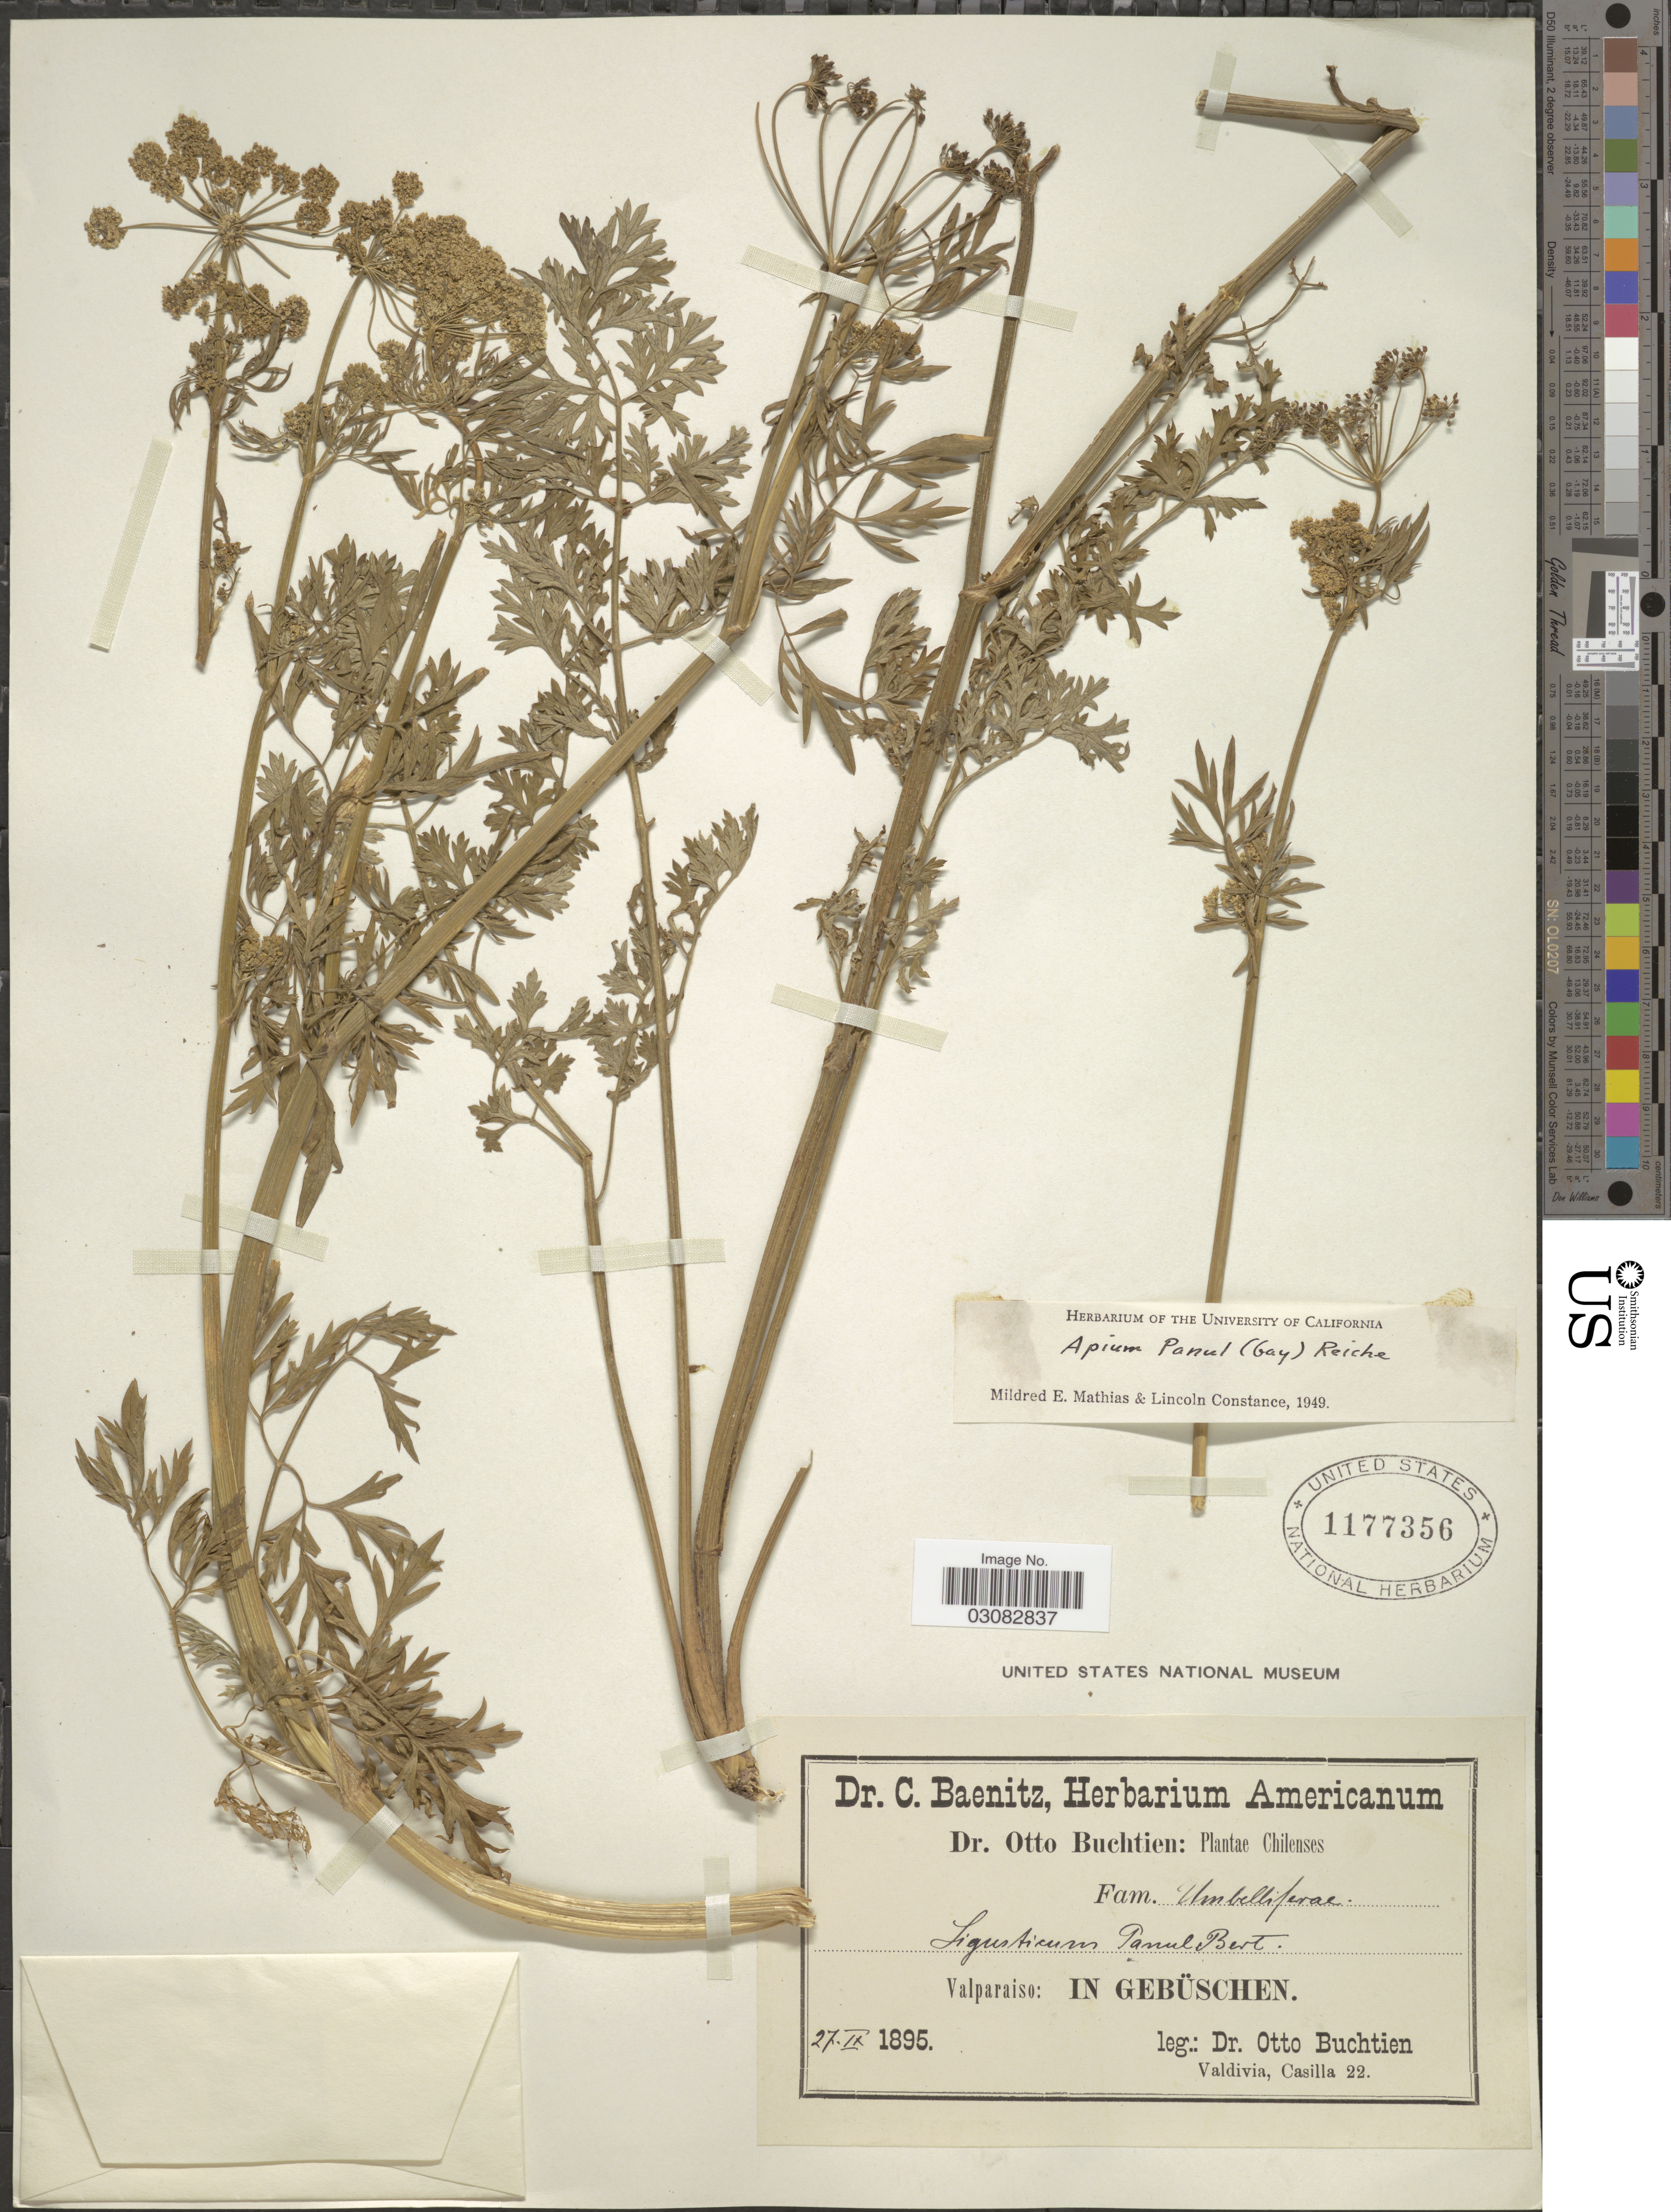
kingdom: Plantae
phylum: Tracheophyta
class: Magnoliopsida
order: Apiales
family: Apiaceae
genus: Apium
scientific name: Apium panul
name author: Reiche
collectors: O. Buchtien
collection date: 1895-09-27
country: Chile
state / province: Valparaíso (V)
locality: In Gebüschen.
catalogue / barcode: US 1177356